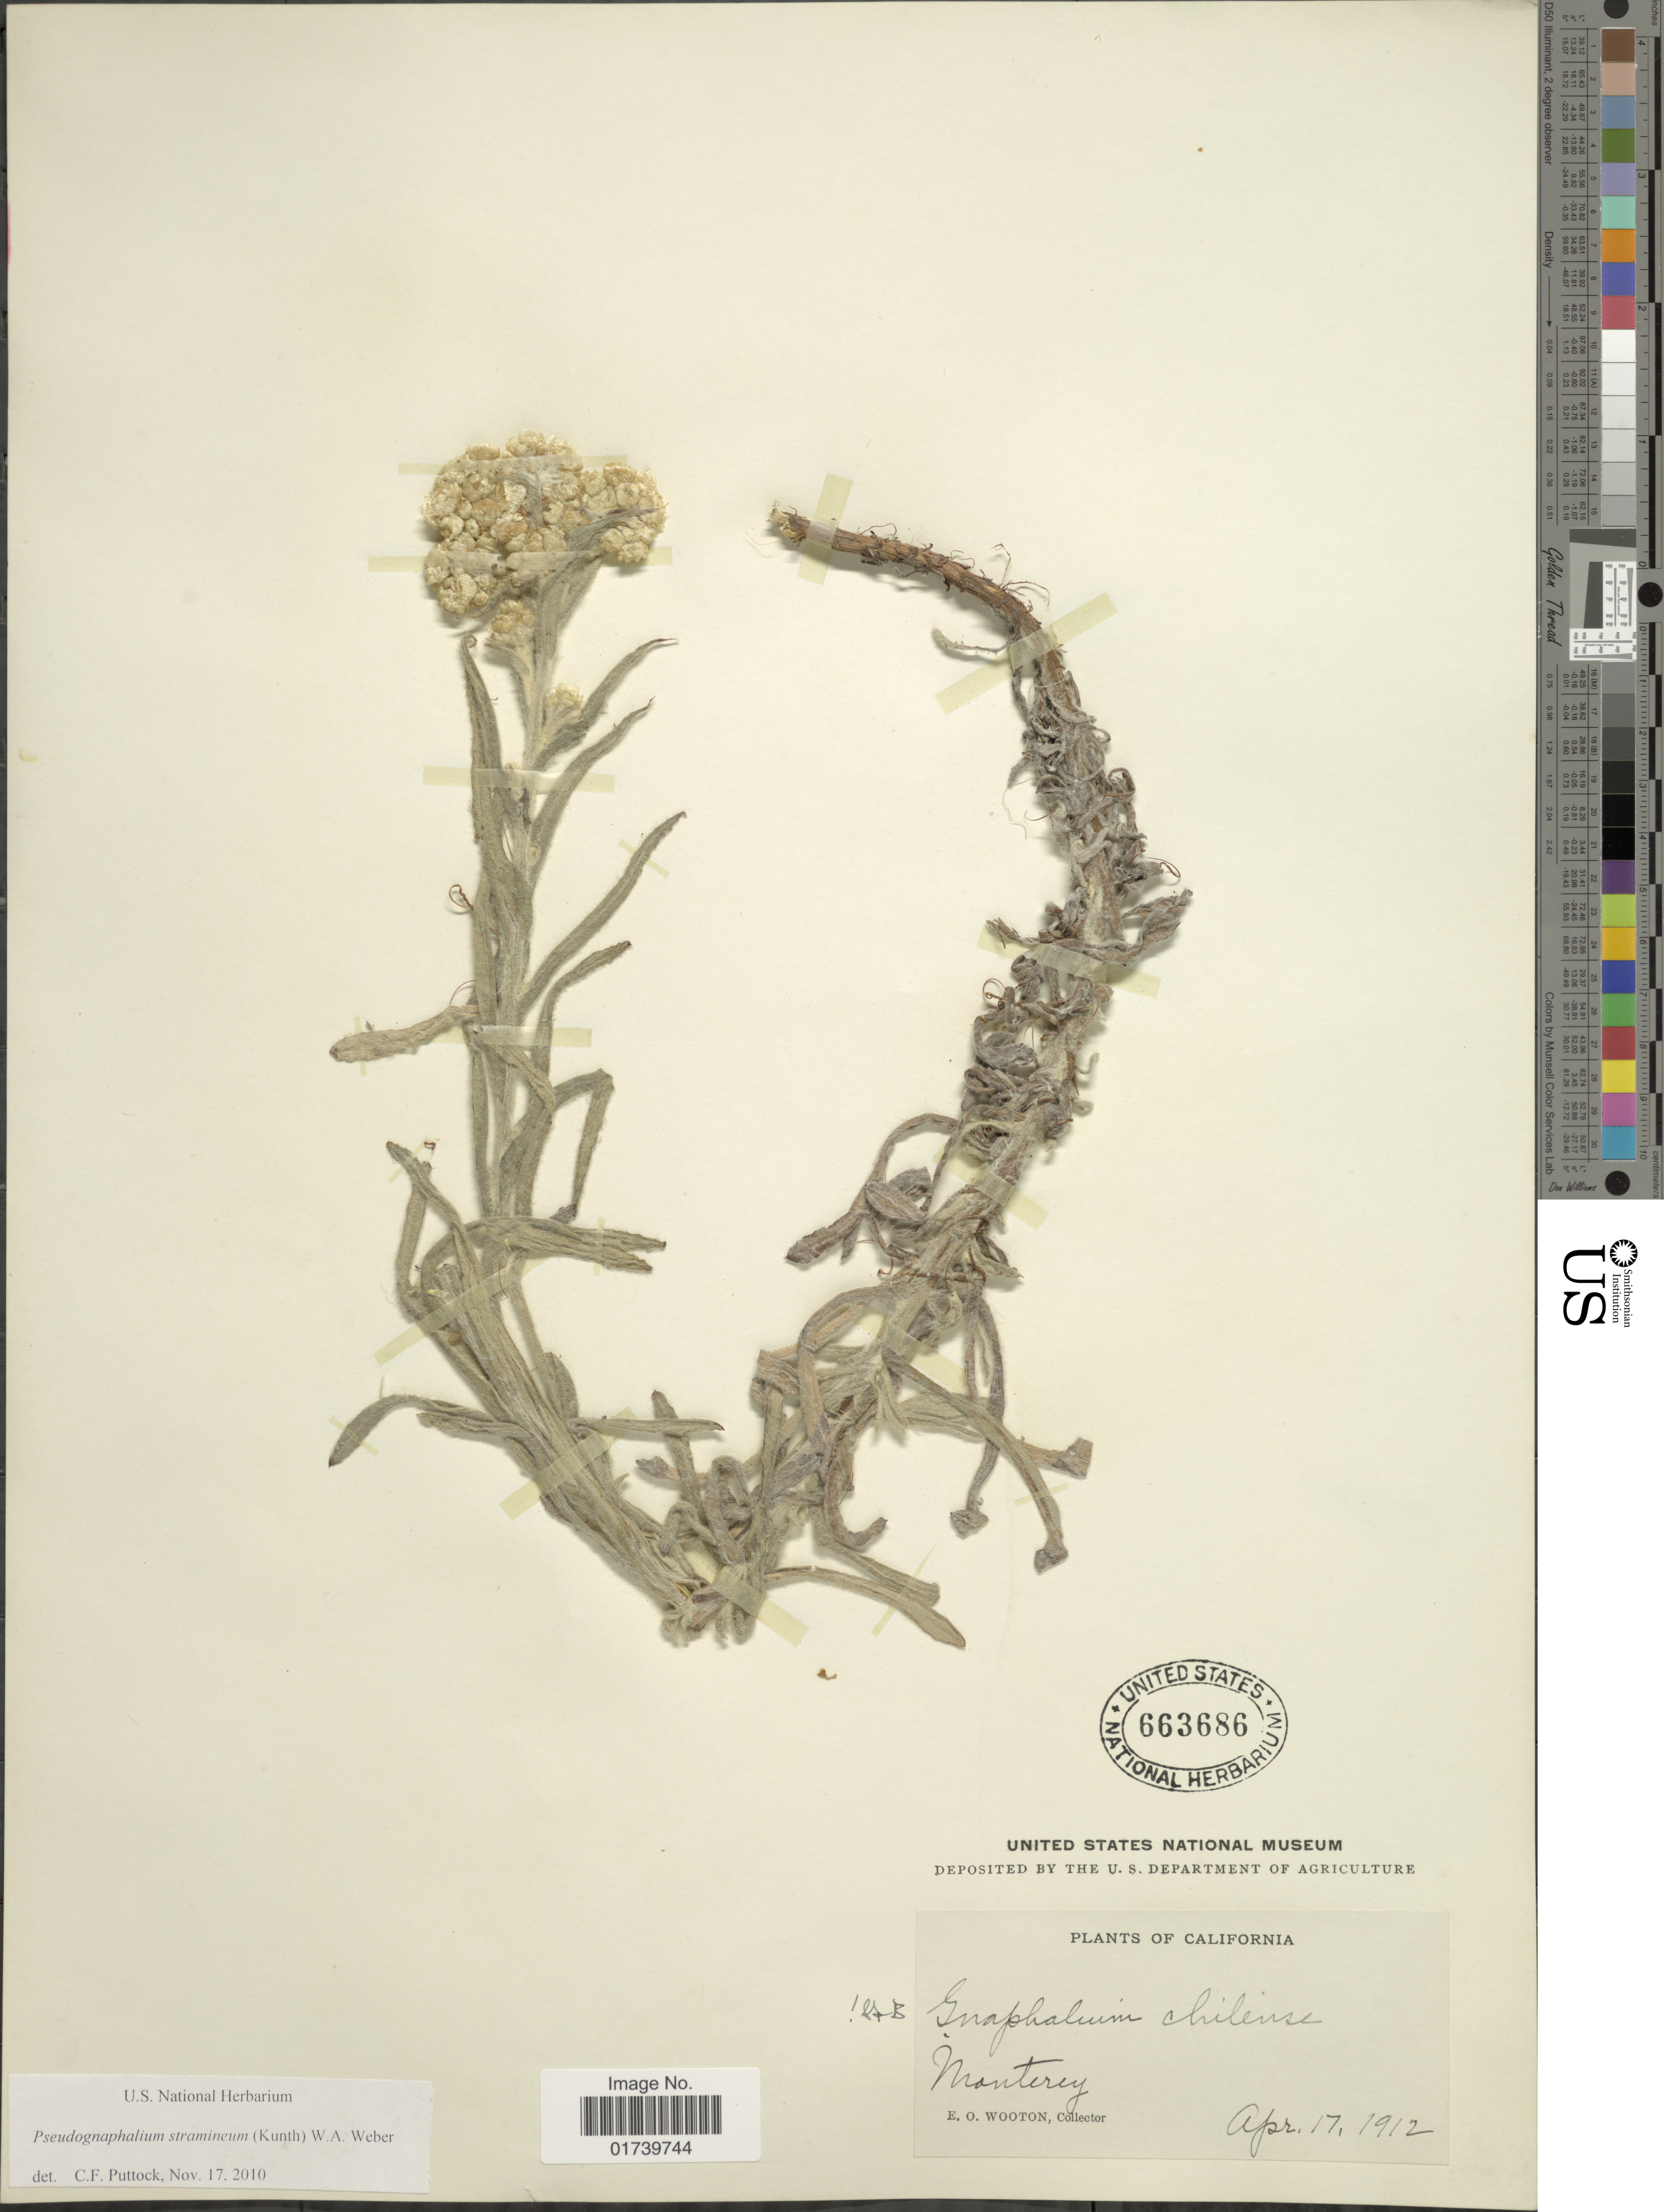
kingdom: Plantae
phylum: Tracheophyta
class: Magnoliopsida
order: Asterales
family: Asteraceae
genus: Pseudognaphalium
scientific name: Pseudognaphalium stramineum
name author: (Kunth) Anderb.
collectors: E. O. Wooton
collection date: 1912-04-17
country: United States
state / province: California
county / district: Monterey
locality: Monterey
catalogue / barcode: US 663686